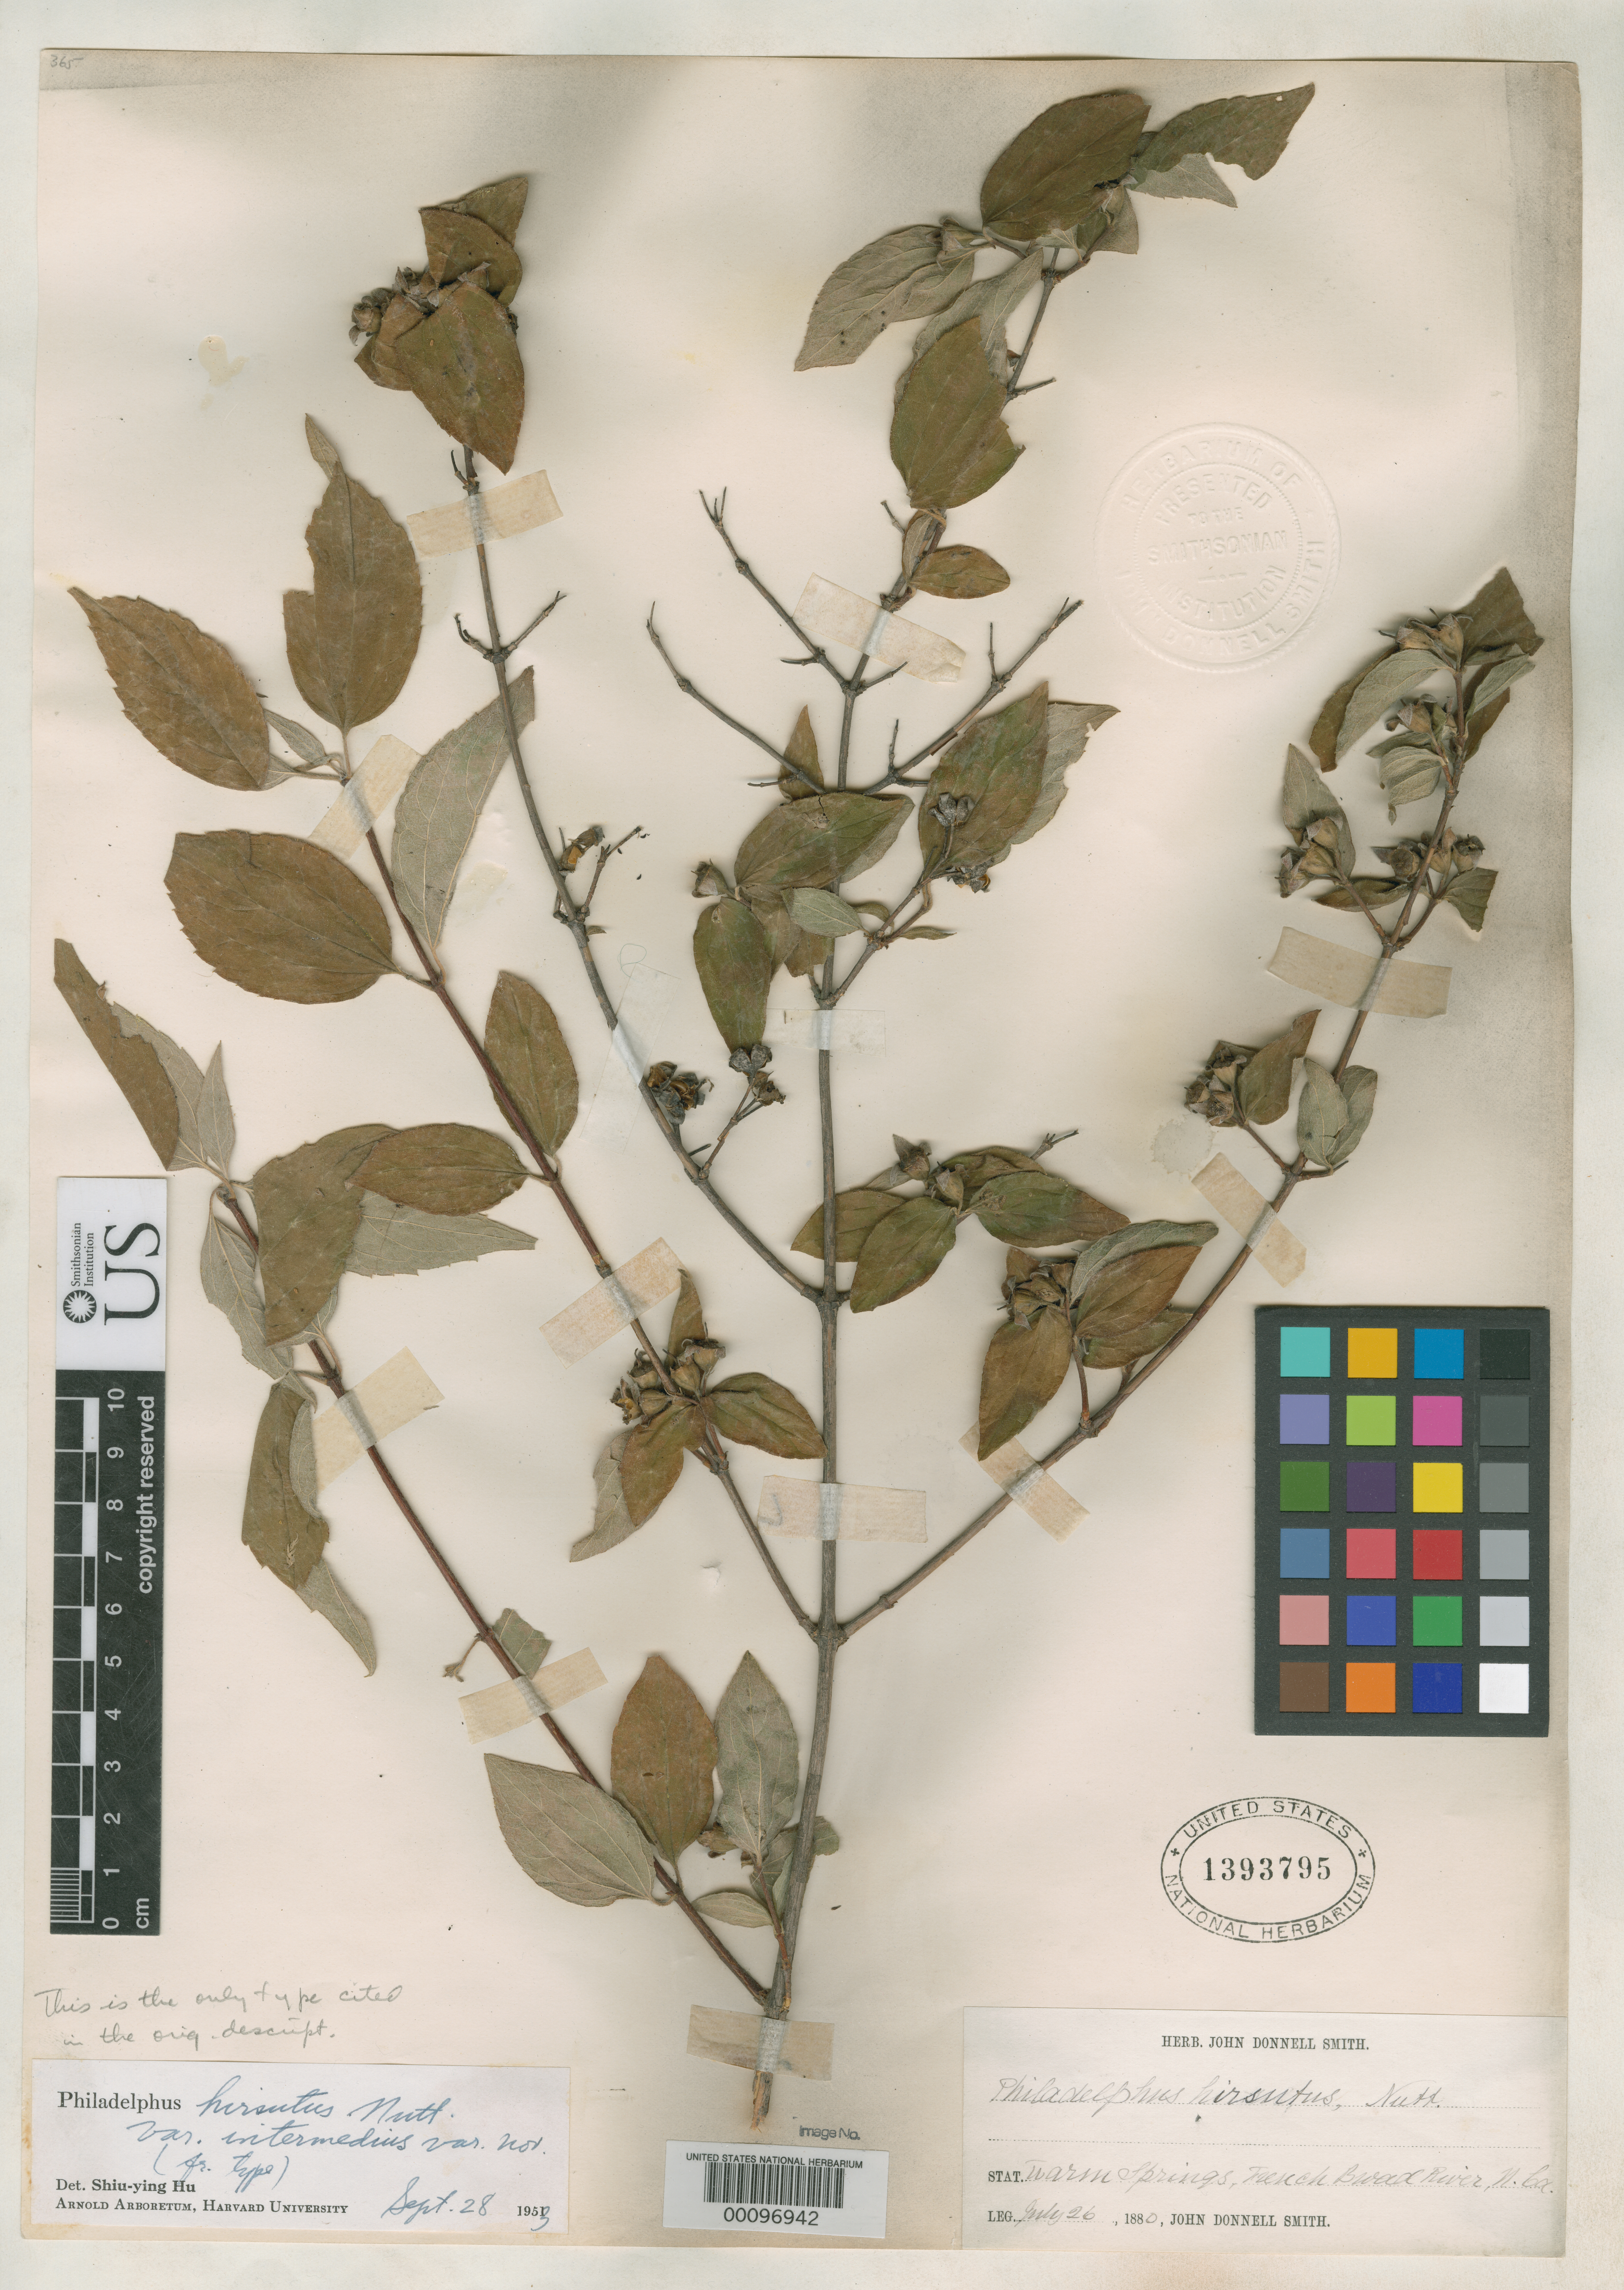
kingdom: Plantae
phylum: Tracheophyta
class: Magnoliopsida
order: Cornales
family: Hydrangeaceae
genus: Philadelphus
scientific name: Philadelphus hirsutus var. intermedius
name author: S.Y. Hu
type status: Holotype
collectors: J. Donnell Smith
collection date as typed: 26 Jul 1880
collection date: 1880-07-26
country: United States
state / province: North Carolina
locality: Warm Springs, French Broad River.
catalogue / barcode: US 1393795